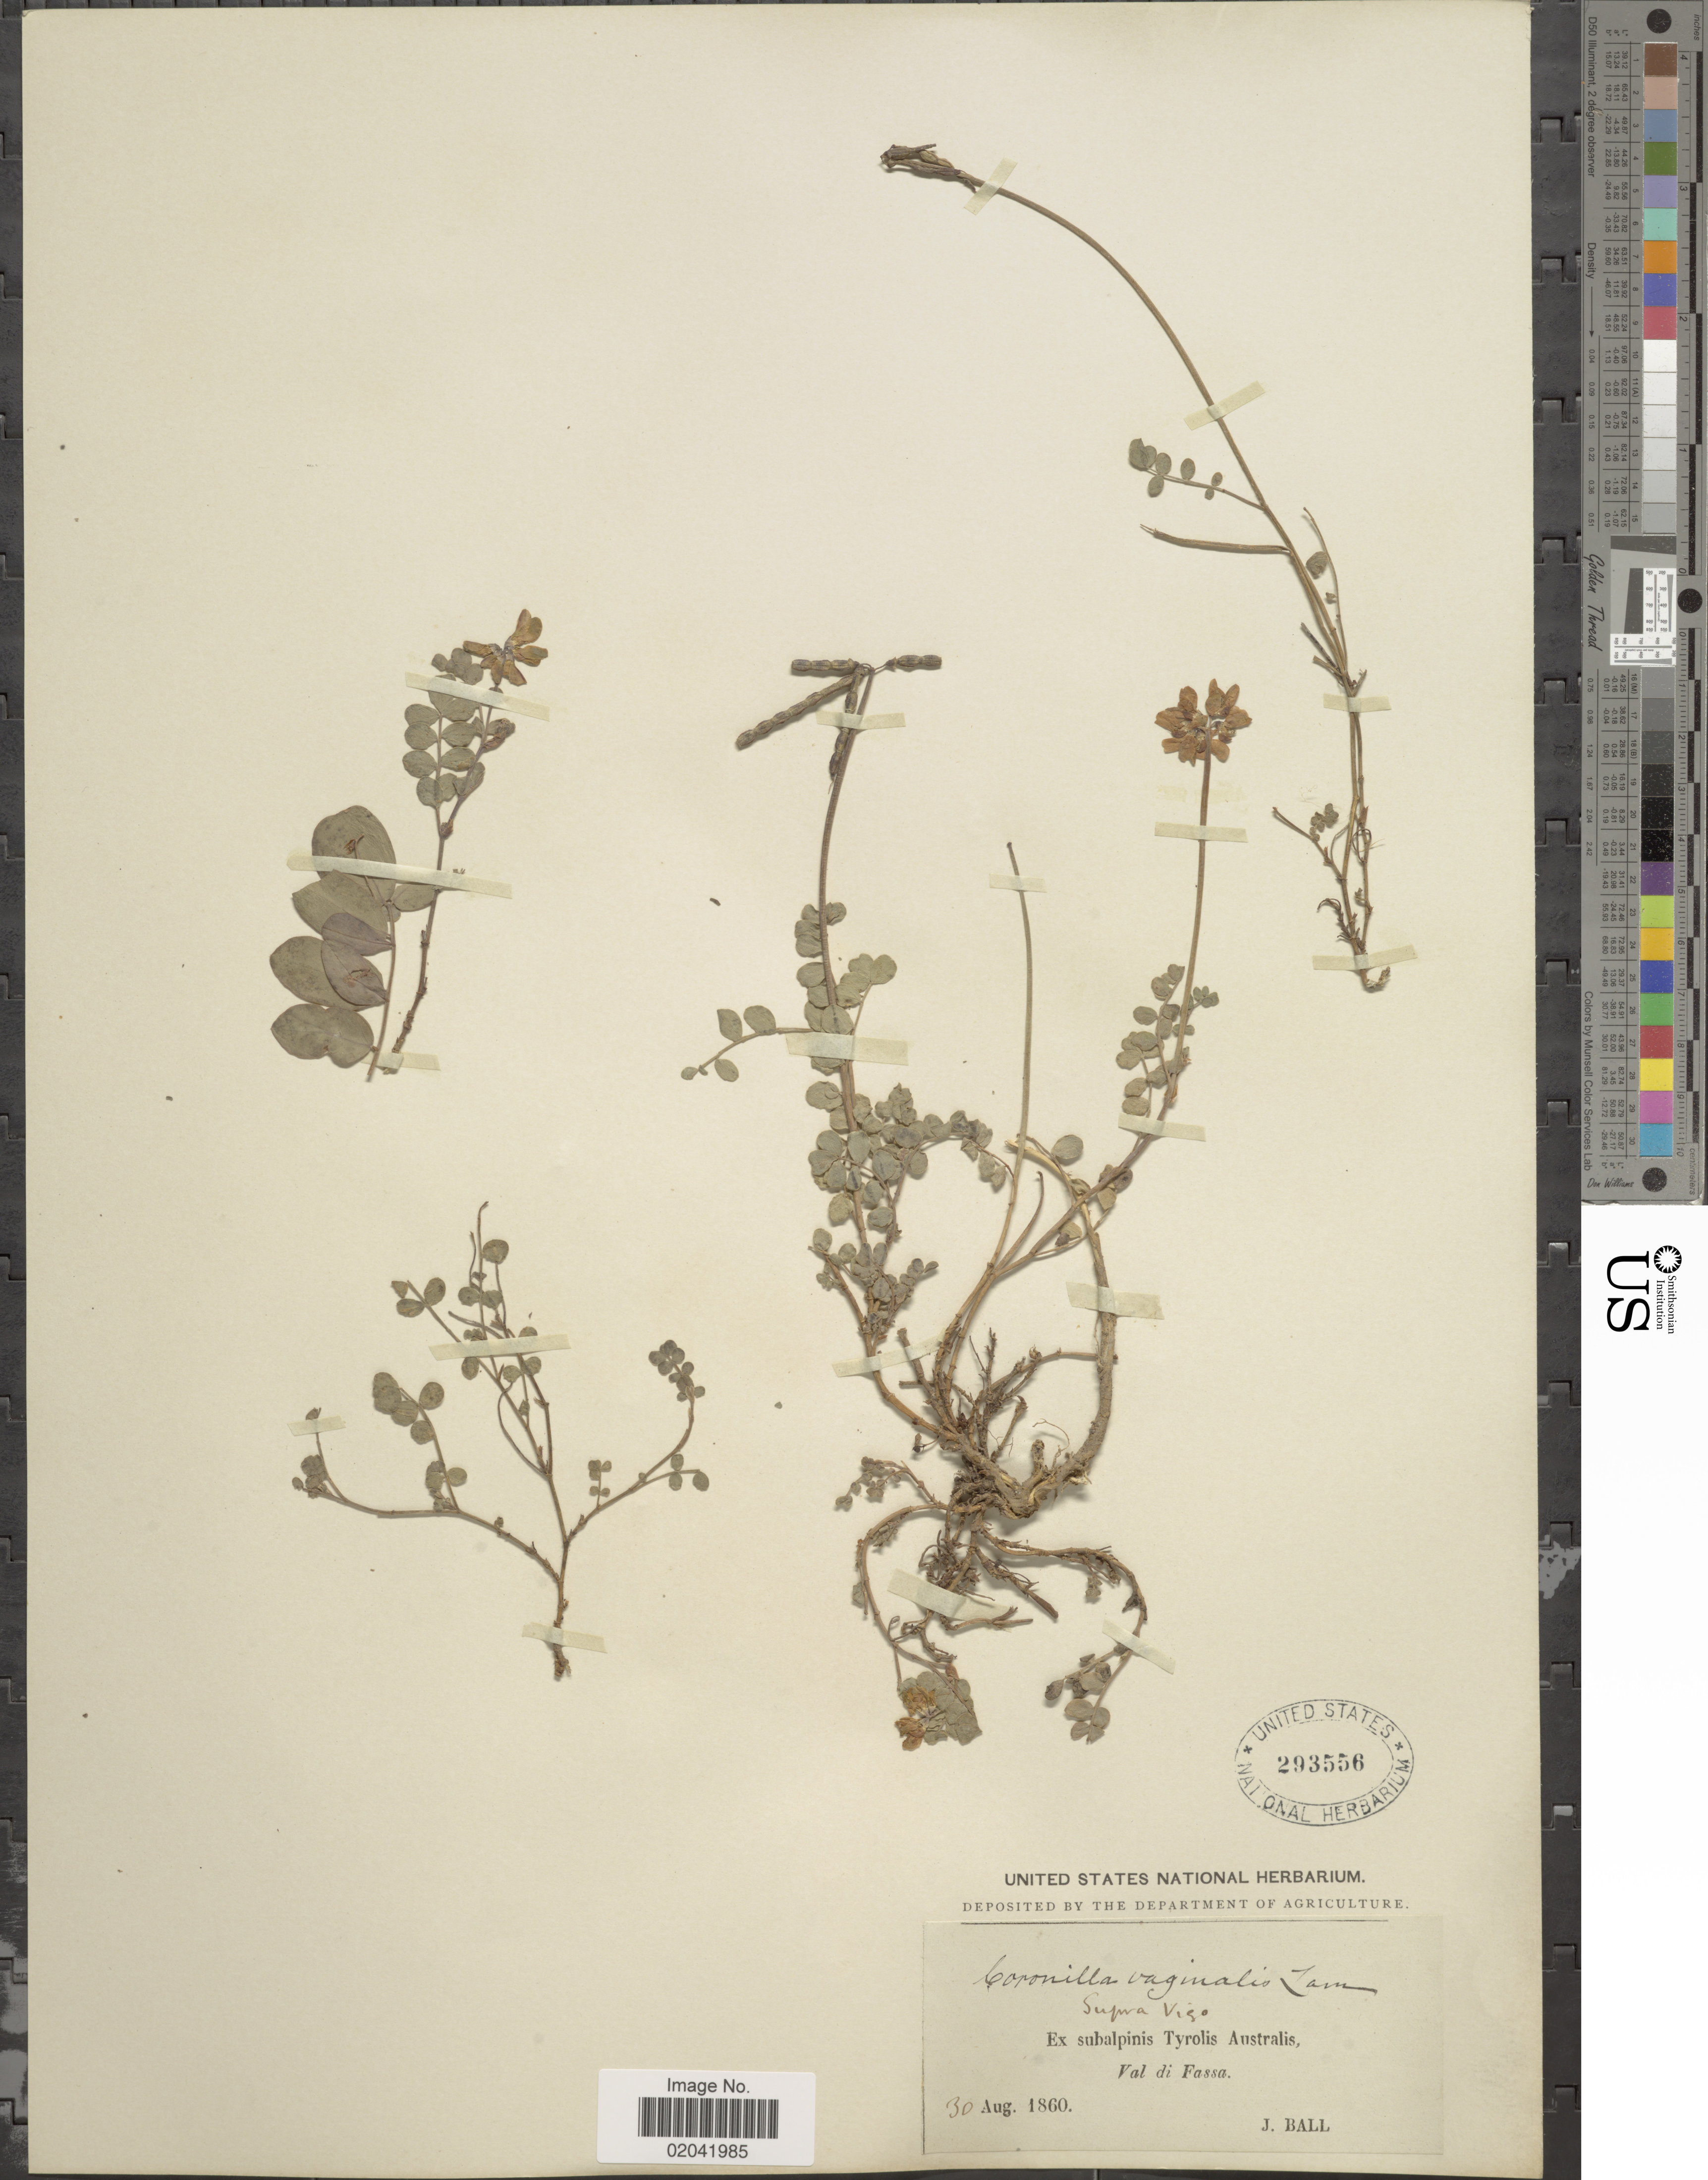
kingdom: Plantae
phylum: Tracheophyta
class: Magnoliopsida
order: Fabales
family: Fabaceae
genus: Coronilla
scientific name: Coronilla vaginalis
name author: Lam.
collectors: J. Ball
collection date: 1860-08-30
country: Austria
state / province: Tirol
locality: Subalpinis Tyrolis Australis, Val di Fassa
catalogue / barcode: US 293556